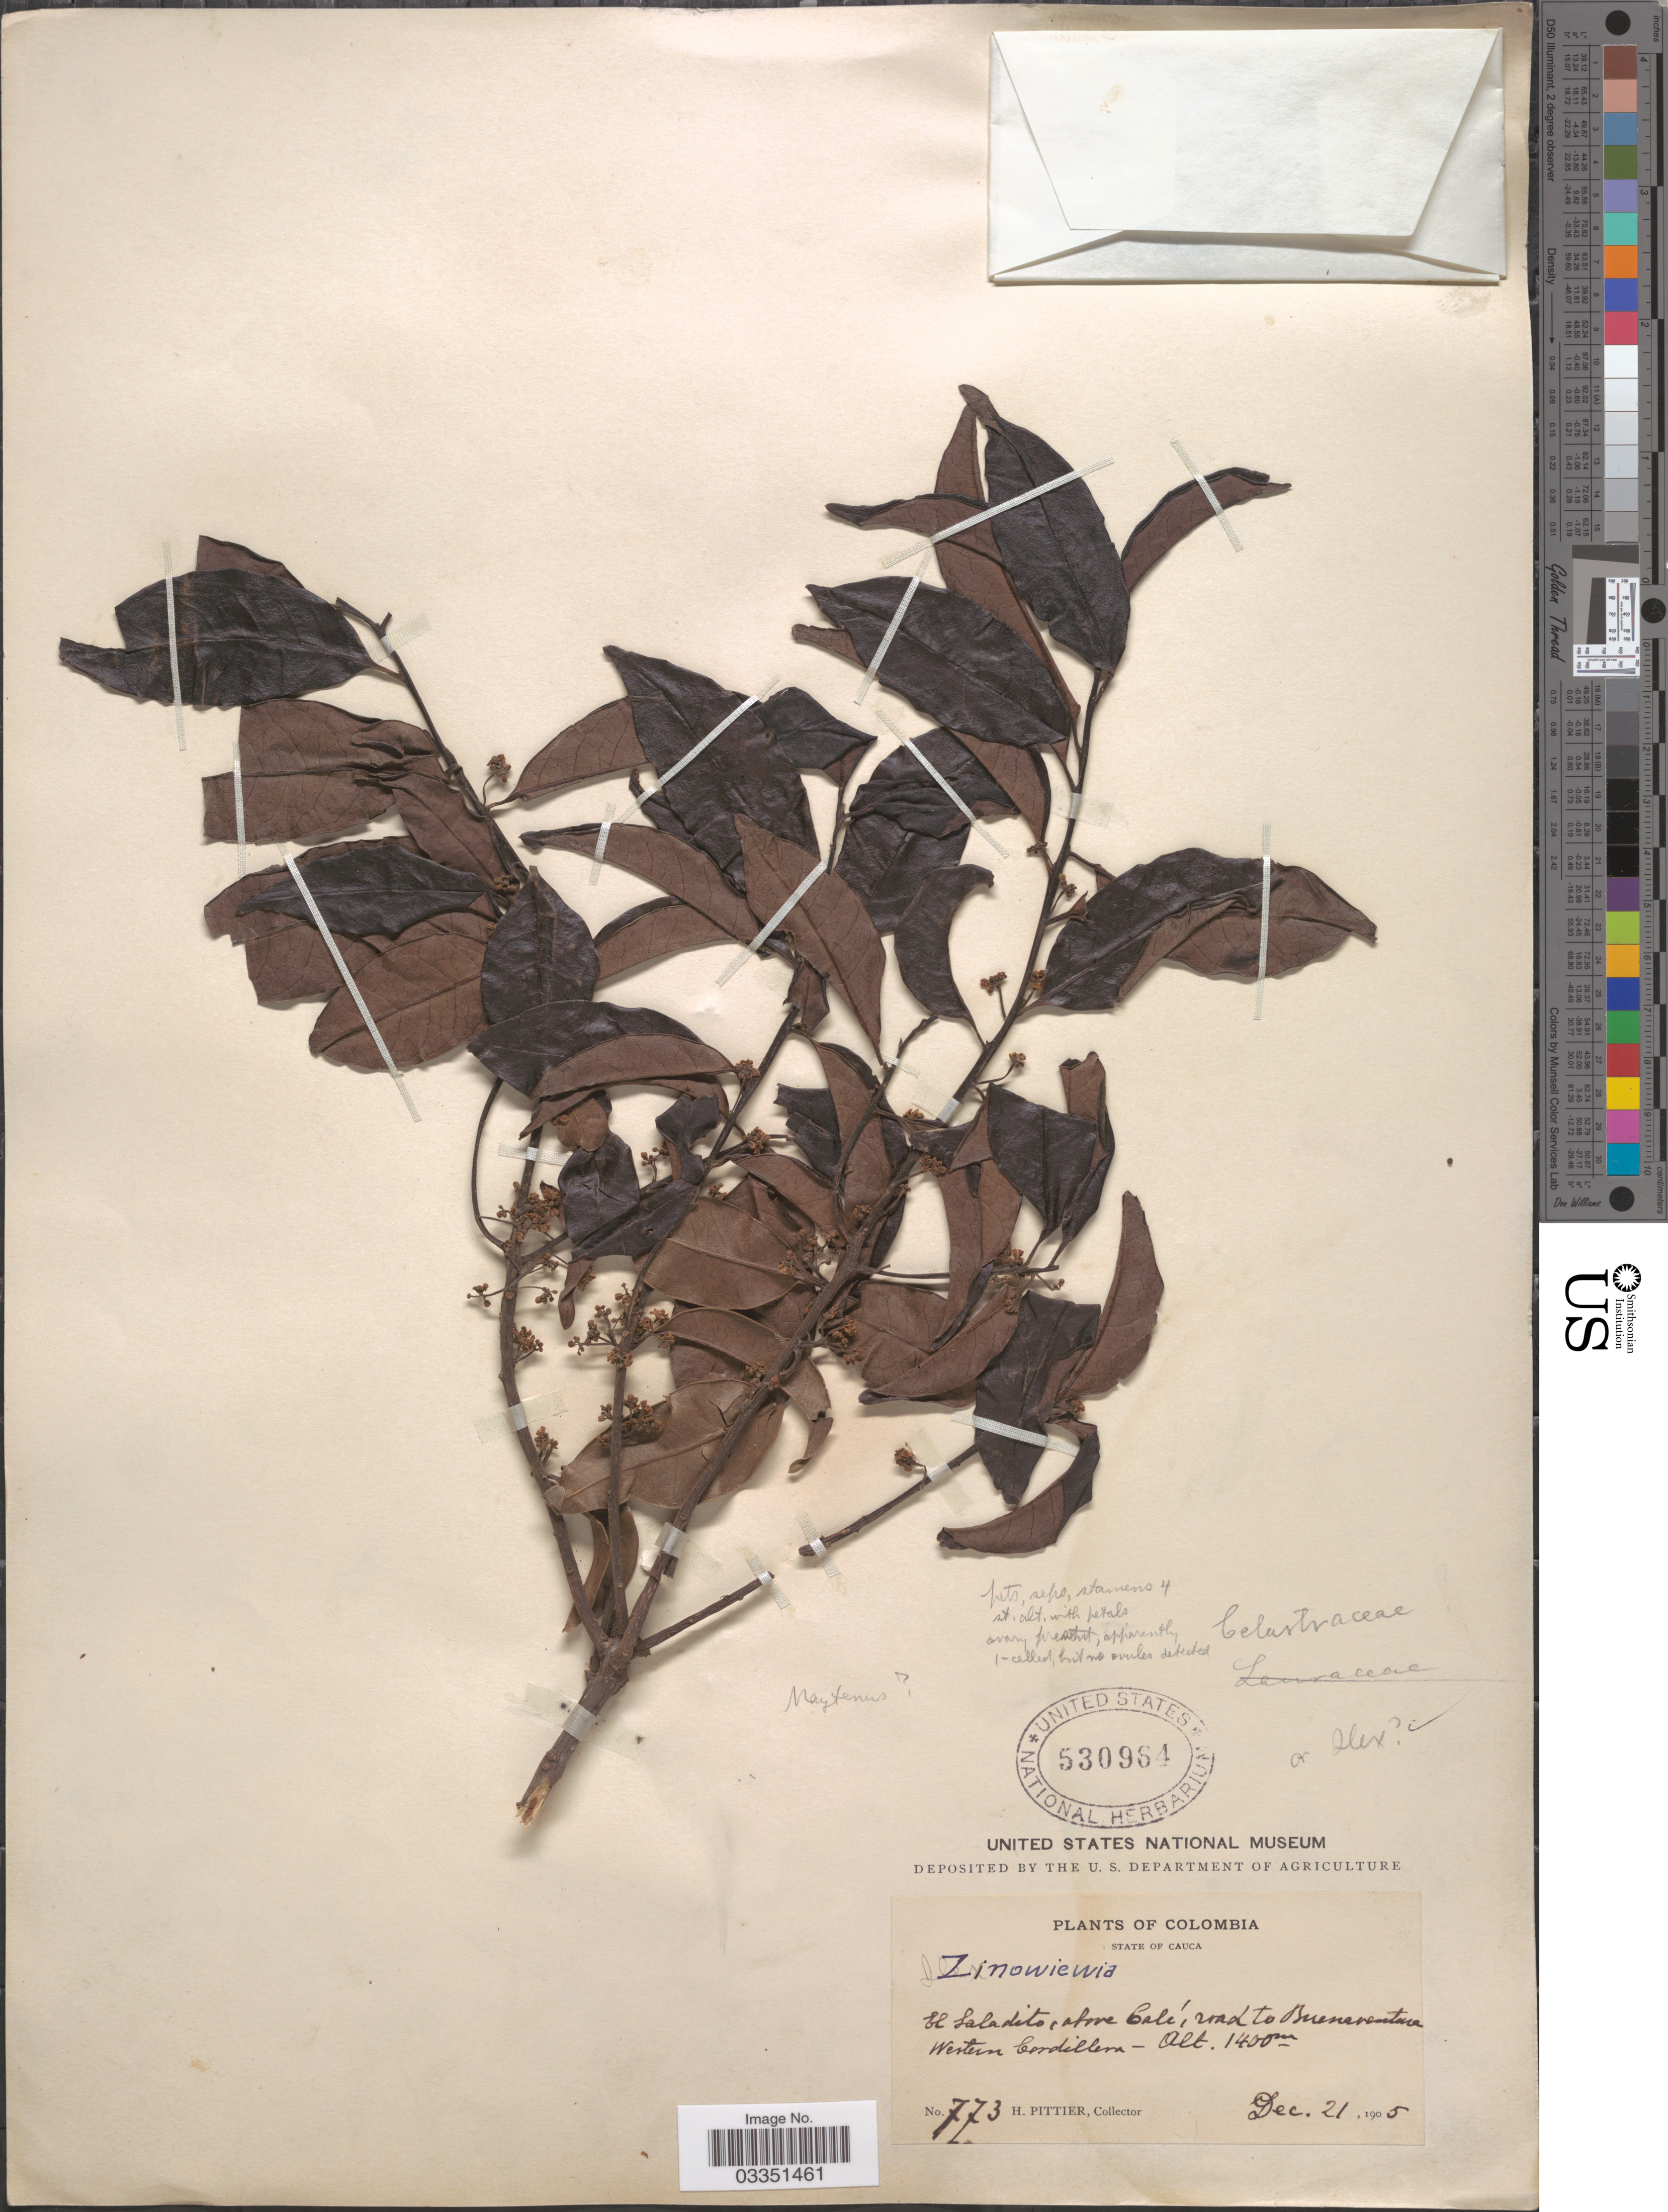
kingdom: Plantae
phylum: Tracheophyta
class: Magnoliopsida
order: Aquifoliales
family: Aquifoliaceae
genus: Ilex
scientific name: Ilex sp.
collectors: H. F. Pittier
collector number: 773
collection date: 1905-12-21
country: Colombia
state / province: Cauca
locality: El Saladito, above Calé, road to Buenaventura. Western Cordillera.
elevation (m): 1400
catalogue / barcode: US 530964